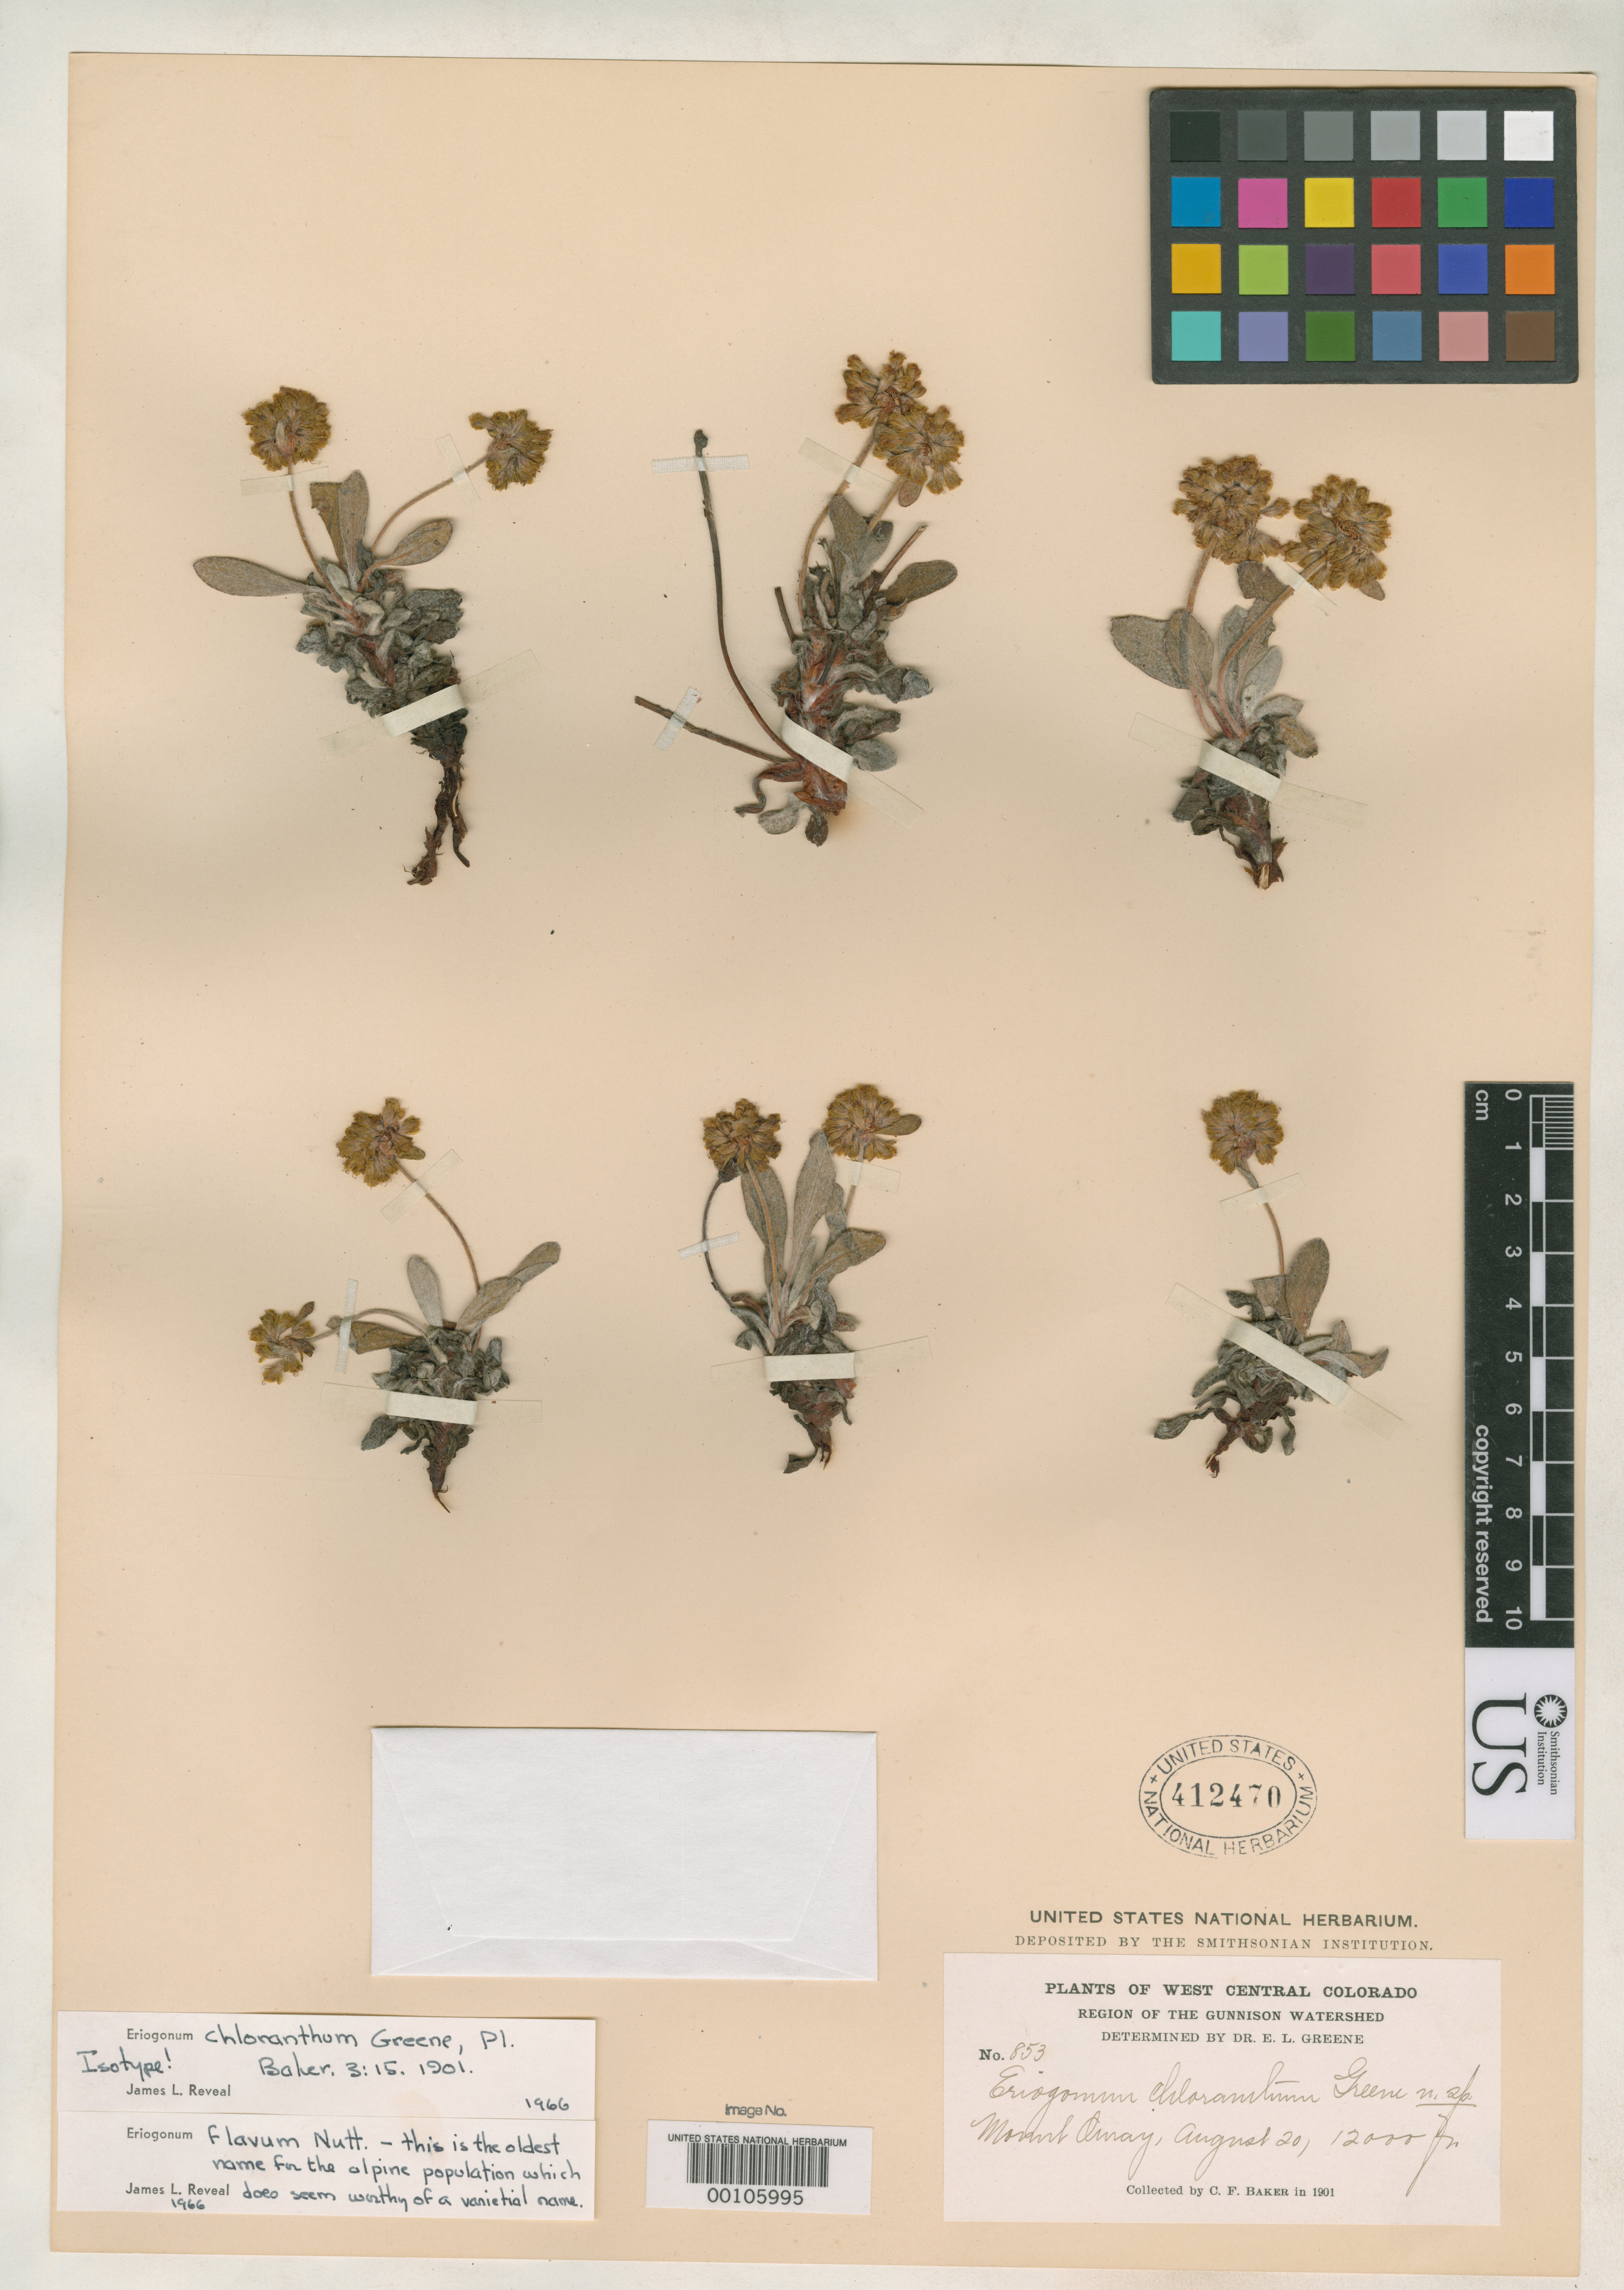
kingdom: Plantae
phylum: Tracheophyta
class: Magnoliopsida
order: Caryophyllales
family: Polygonaceae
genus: Eriogonum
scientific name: Eriogonum chloranthum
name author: Greene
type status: Isotype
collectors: C. F. Baker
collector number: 853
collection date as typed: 20 Aug 1901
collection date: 1901-08-20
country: United States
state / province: Colorado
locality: Mount Luray, region of the Gunnison Watershed.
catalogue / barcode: US 412470